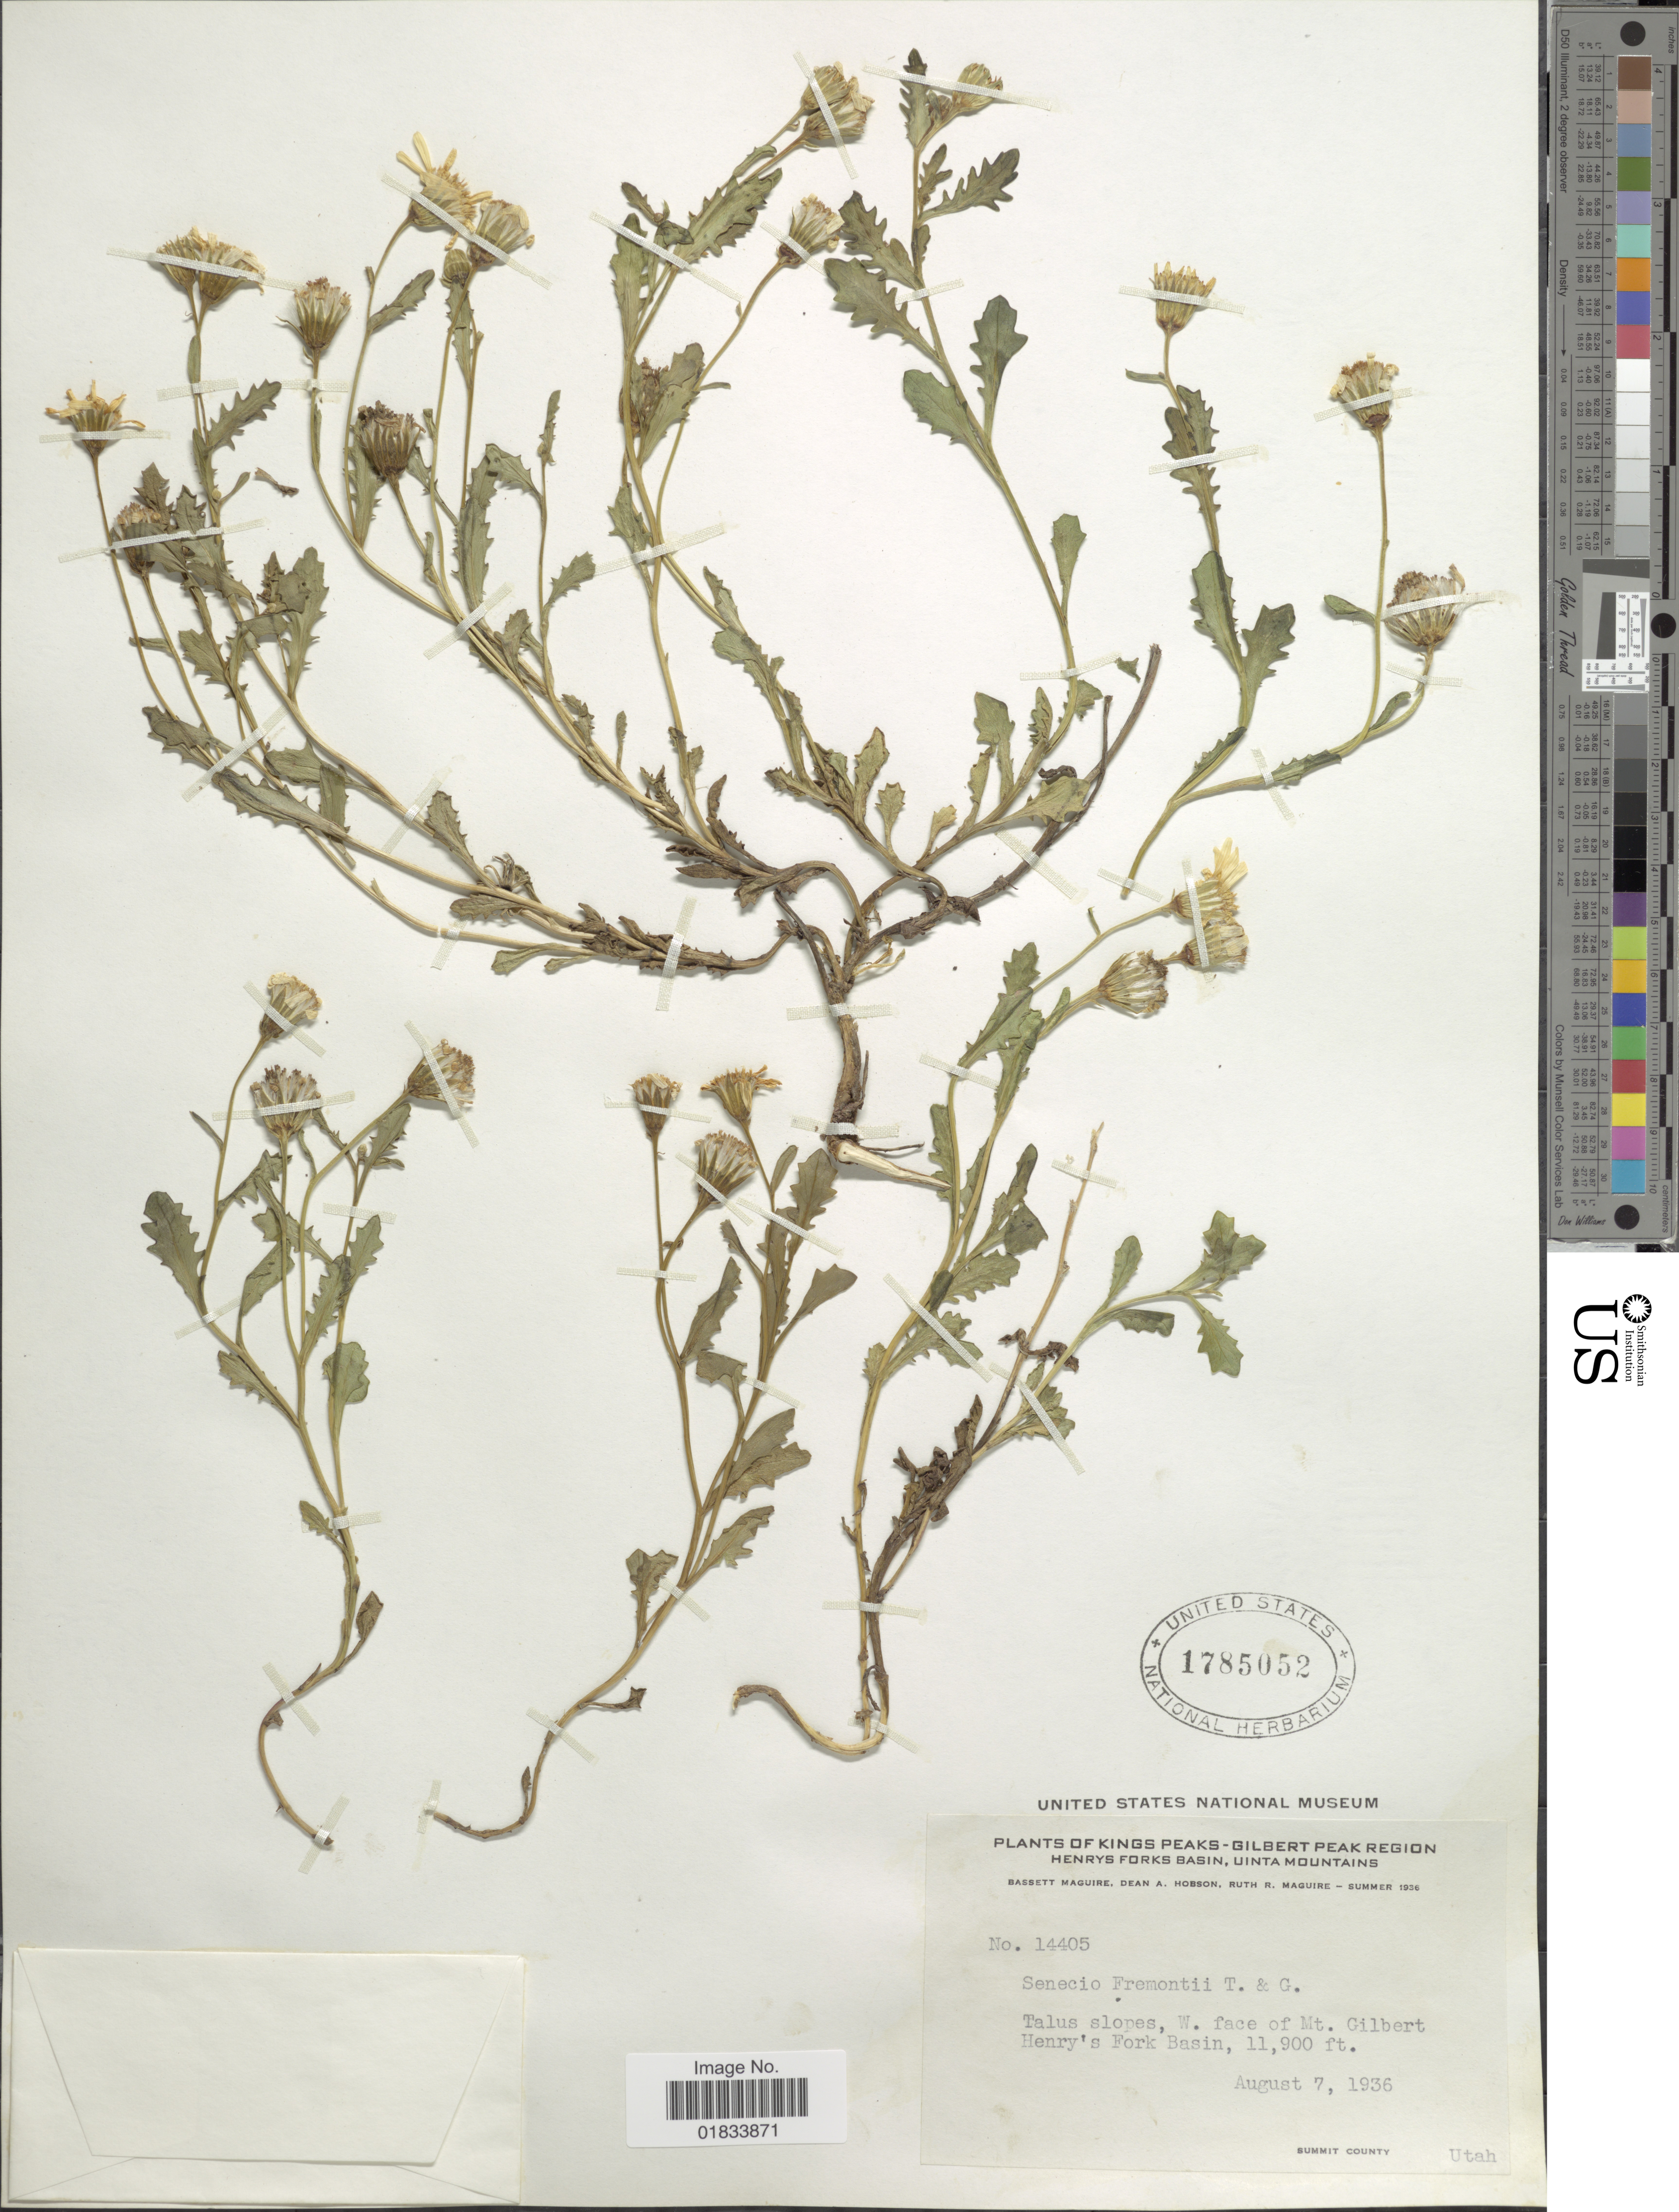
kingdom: Plantae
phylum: Tracheophyta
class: Magnoliopsida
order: Asterales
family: Asteraceae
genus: Senecio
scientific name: Senecio fremontii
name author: Torr. & A. Gray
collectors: B. Maguire, D. Hobson & R. R. Maguire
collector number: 14405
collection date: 1936-08-07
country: United States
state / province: Utah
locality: Kings Peak - Gilbert Peak Region, Henrys Forks Basin, Uinta Mountains, Talus slopes, W. face of Mt. Gilbert Henry's Fork Basin, Summit County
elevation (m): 3627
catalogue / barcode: US 1785052